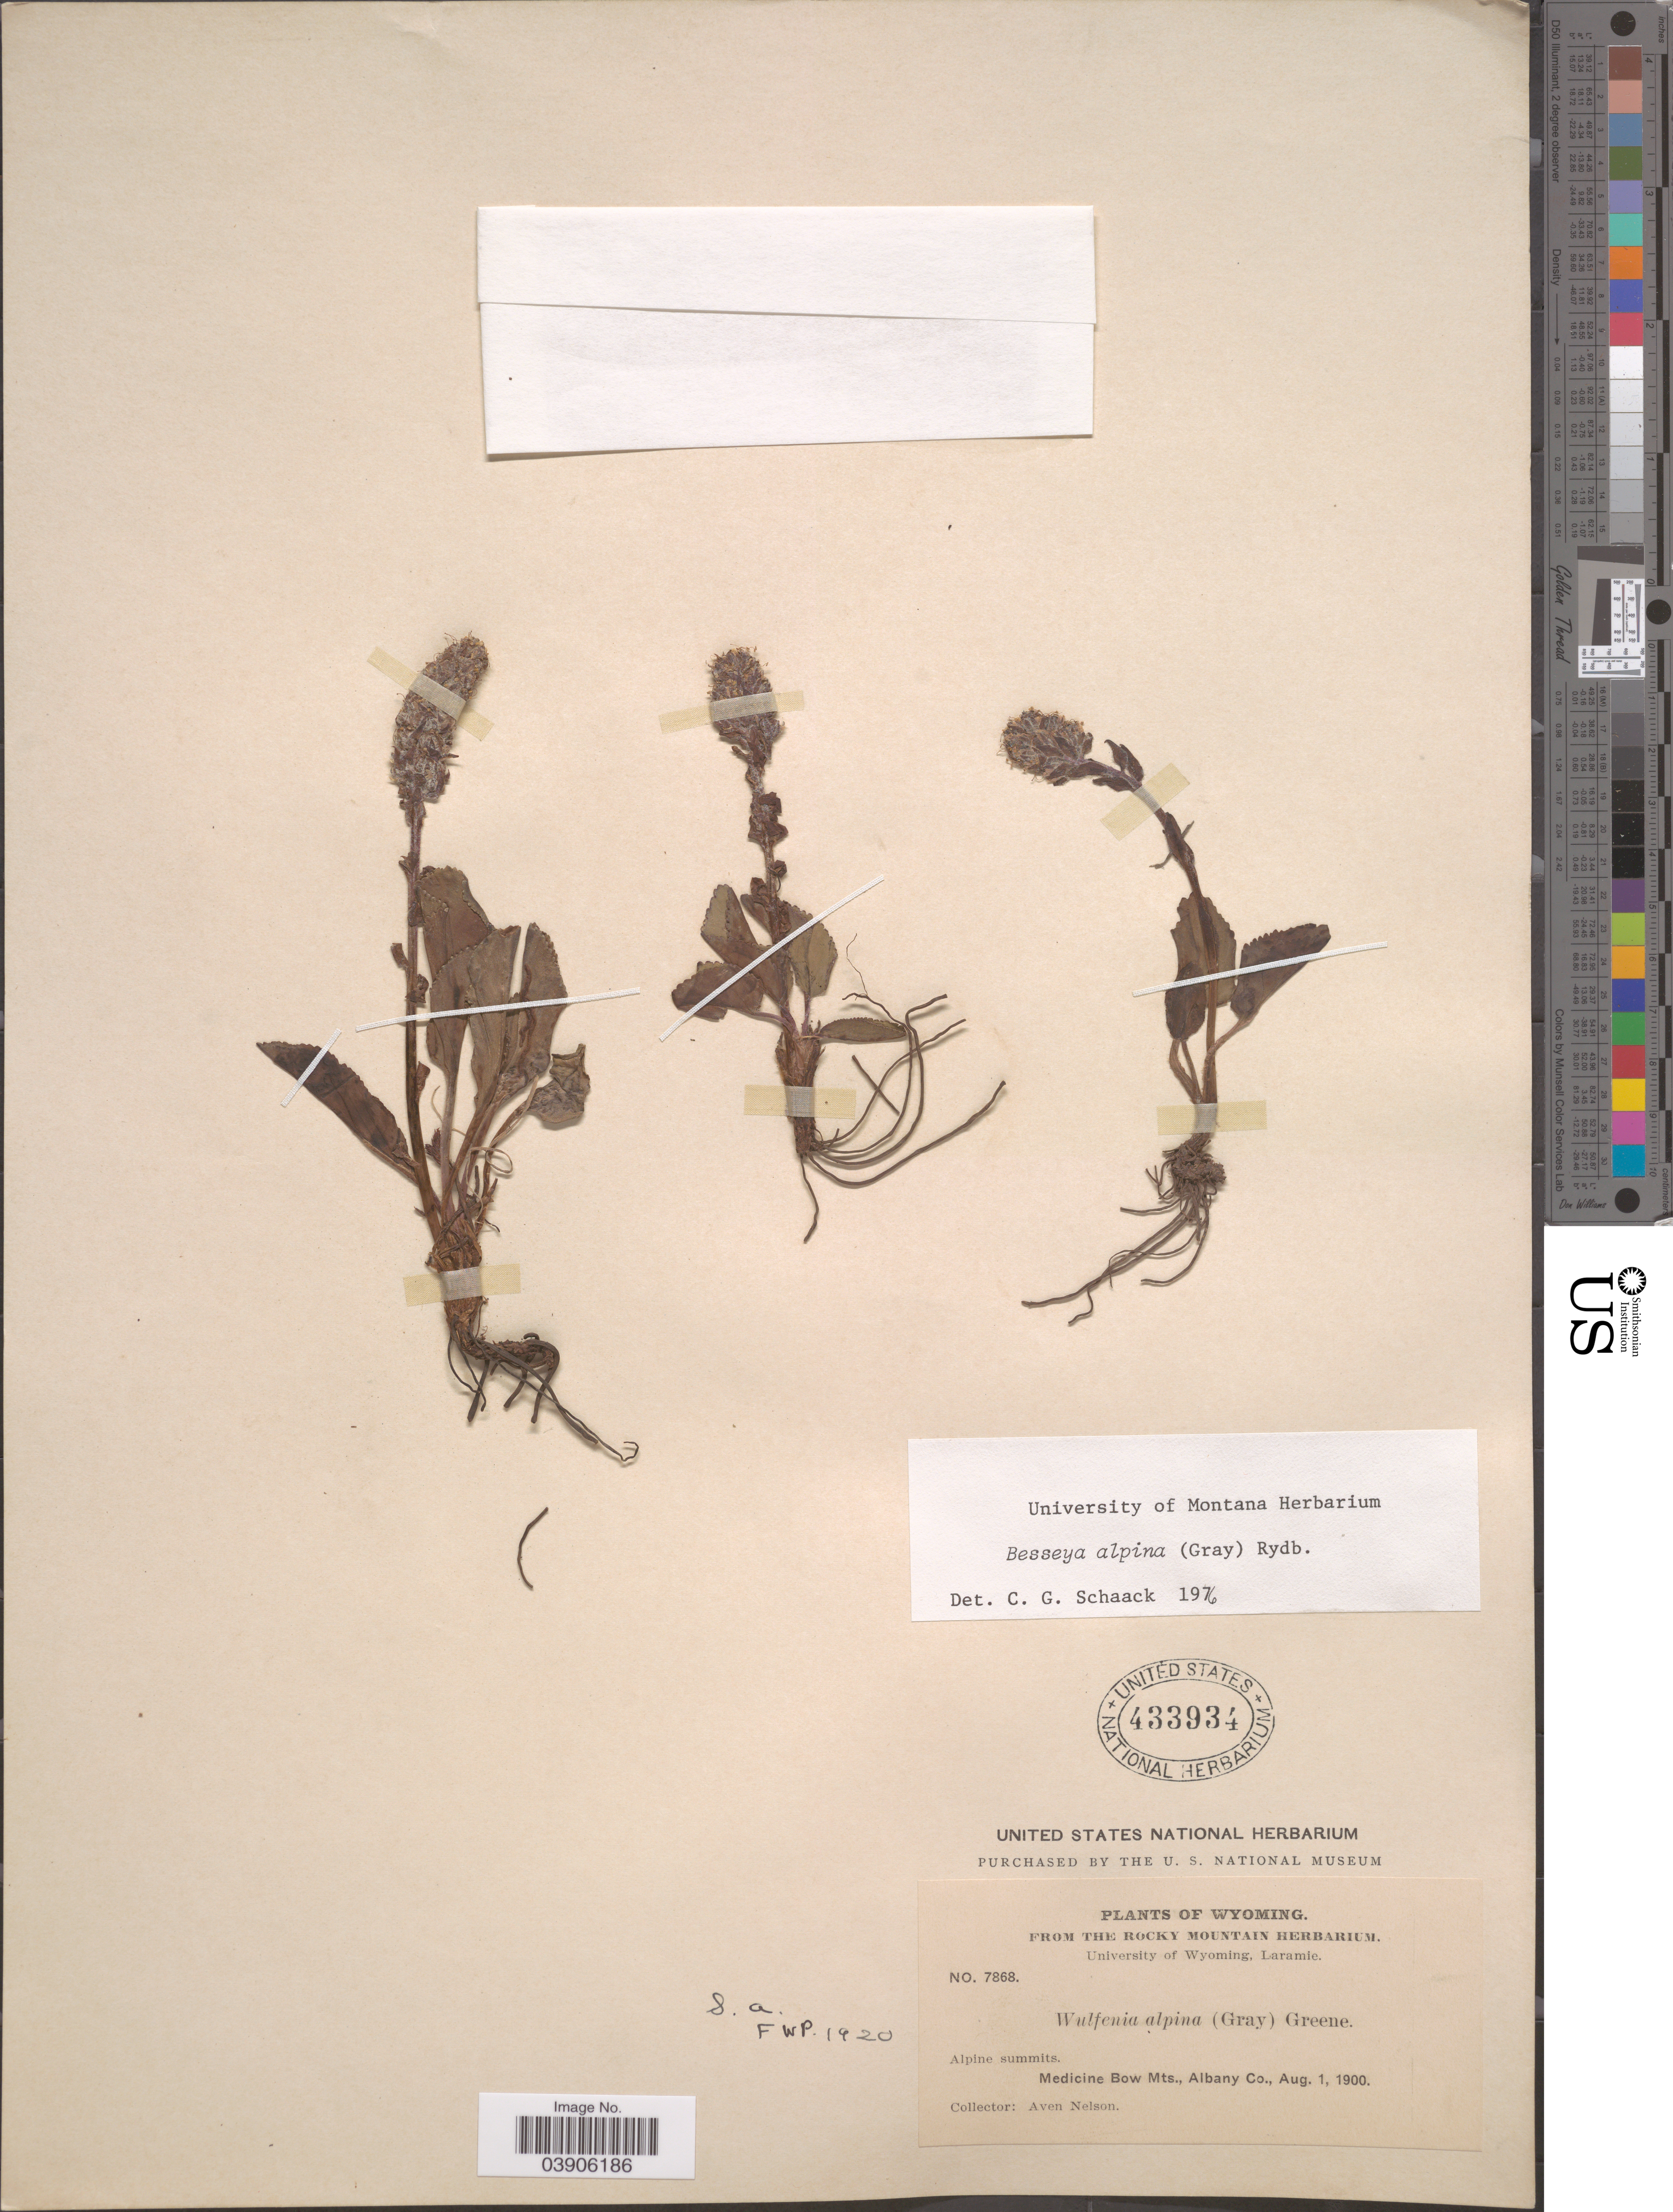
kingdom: Plantae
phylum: Tracheophyta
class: Magnoliopsida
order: Lamiales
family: Plantaginaceae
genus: Synthyris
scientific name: Synthyris alpina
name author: A. Gray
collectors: A. Nelson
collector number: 7868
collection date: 1900-08-01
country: United States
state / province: Wyoming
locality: Medicine Bow Mts., Albany Co.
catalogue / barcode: US 433934